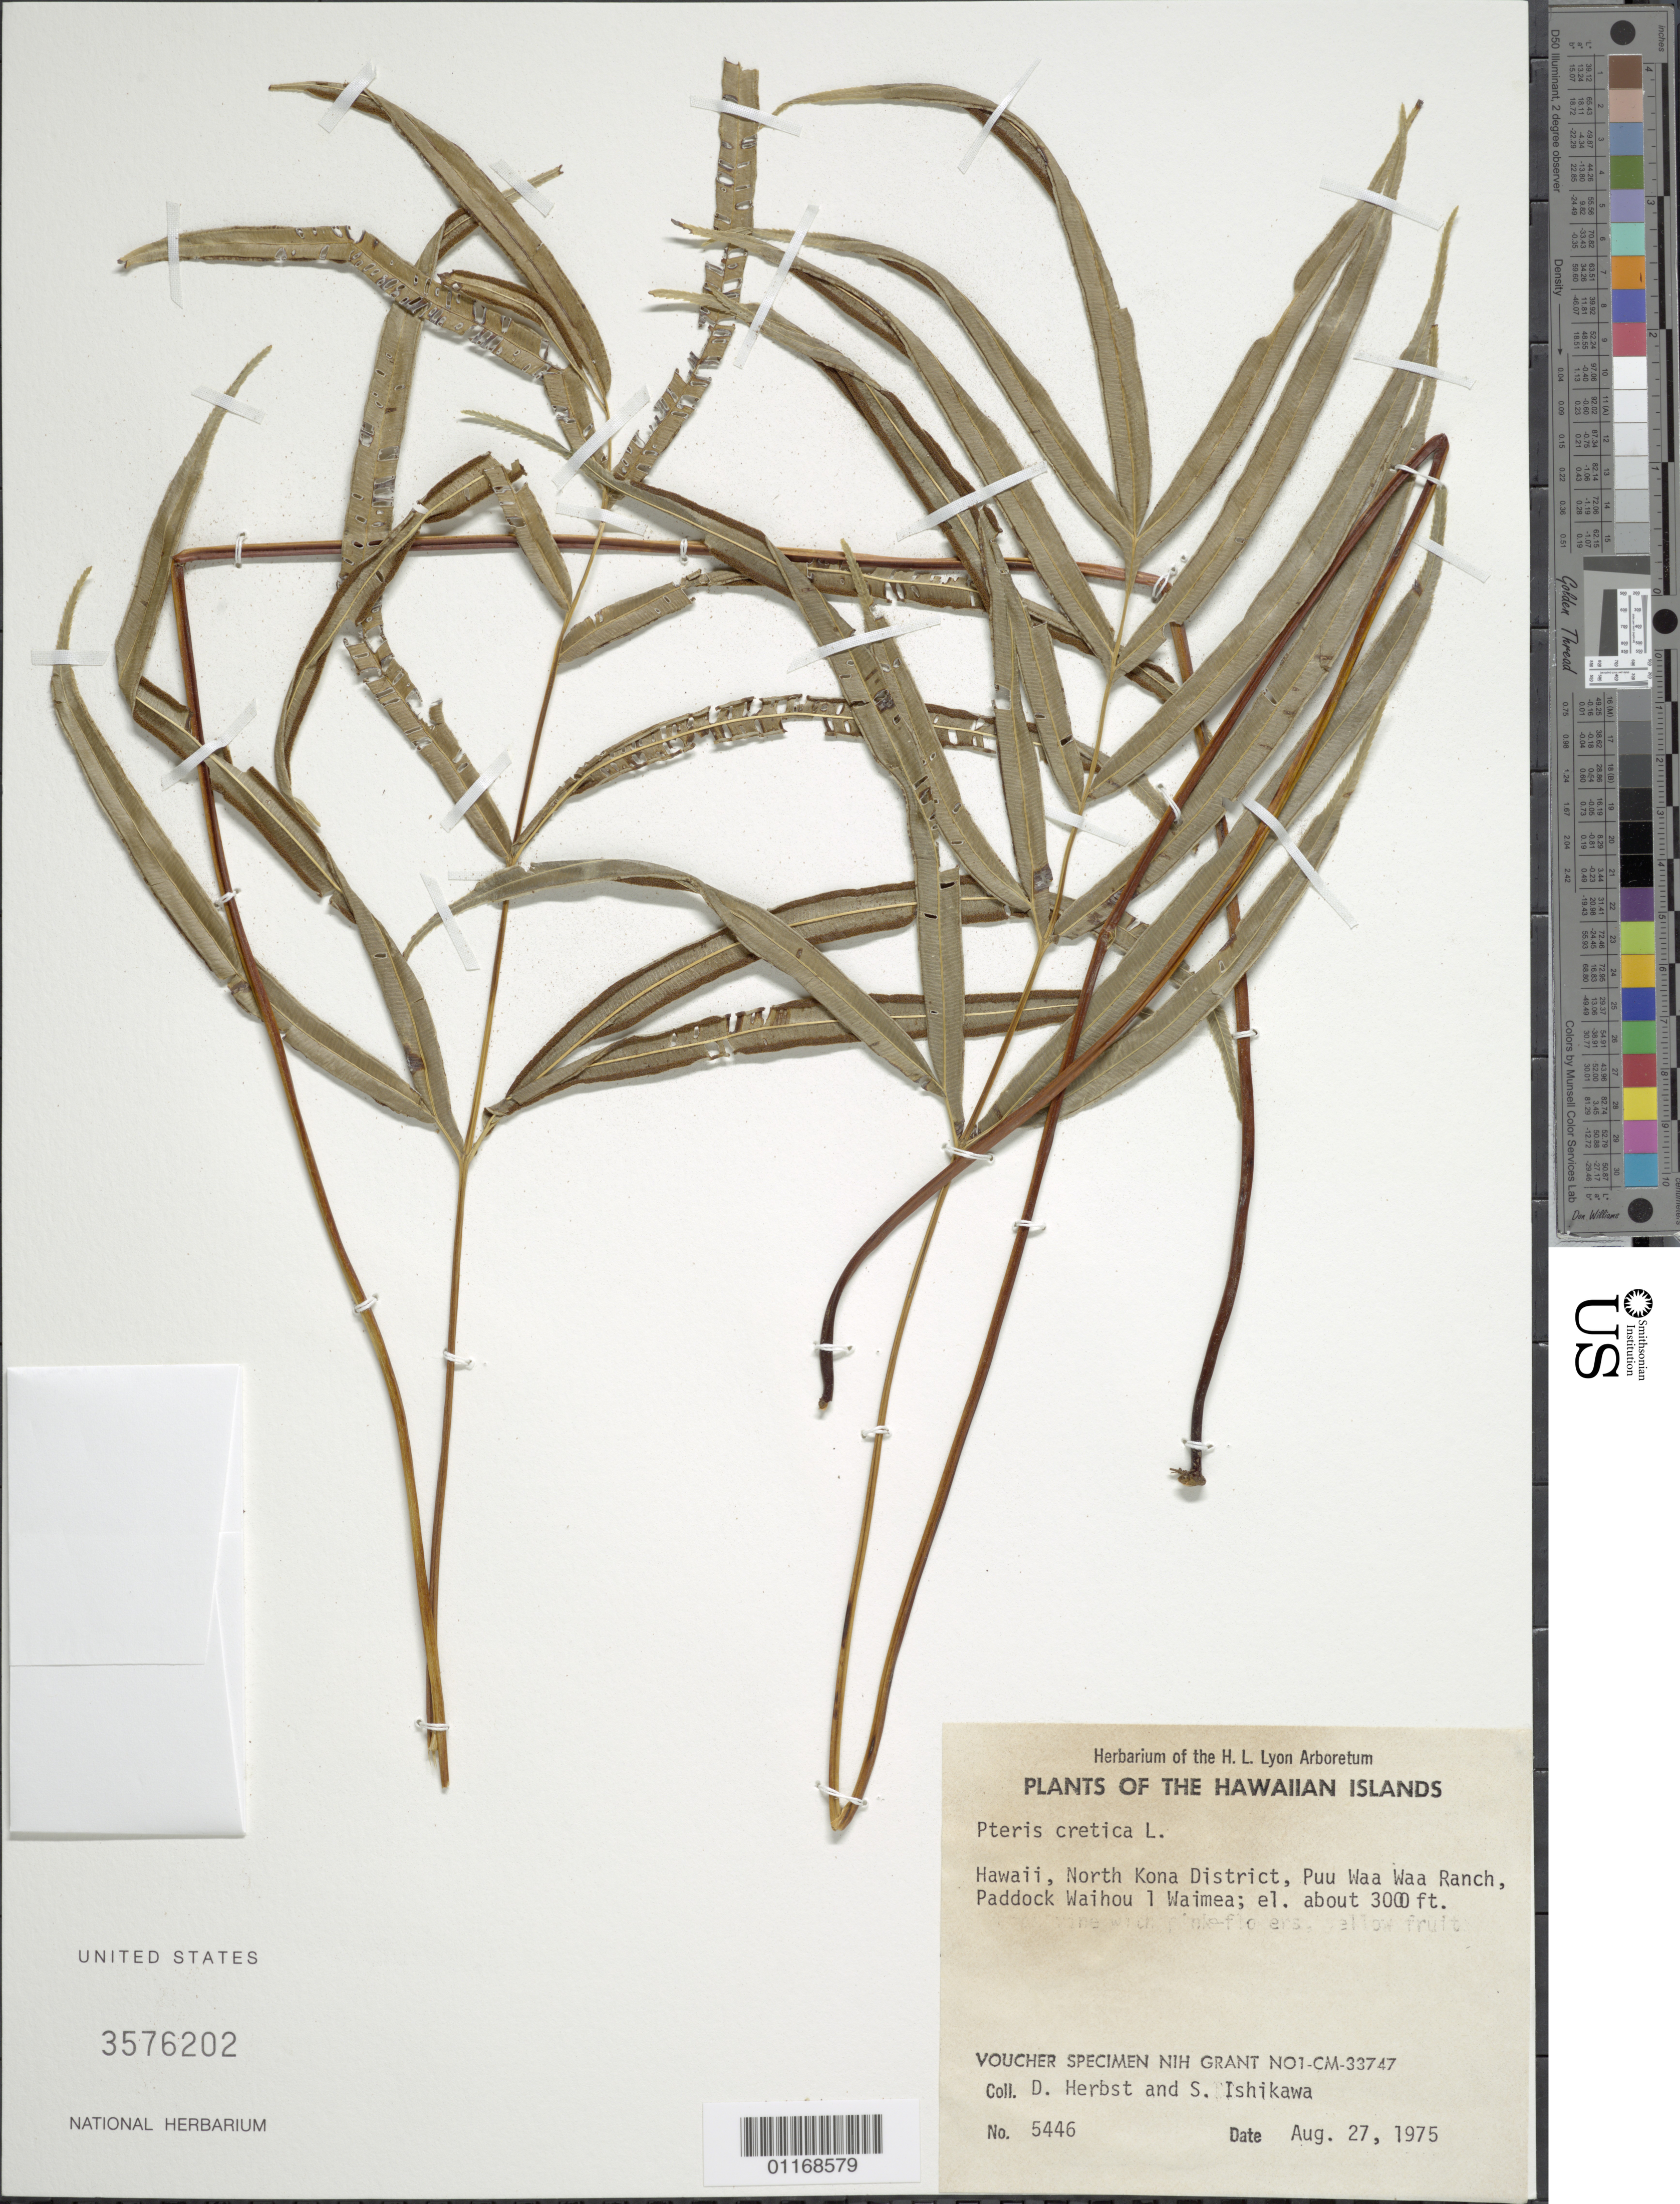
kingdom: Plantae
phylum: Tracheophyta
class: Polypodiopsida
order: Polypodiales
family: Pteridaceae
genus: Pteris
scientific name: Pteris cretica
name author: L.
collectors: D. R. Herbst & S. Ishikawa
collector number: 5446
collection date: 1975-08-27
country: United States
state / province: Hawaii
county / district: Hawaii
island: Hawaii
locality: North Kona District, Pu'u Waa Waa Ranch, Paddock Waihou 1 Waimea.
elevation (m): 914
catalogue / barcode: US 3576202